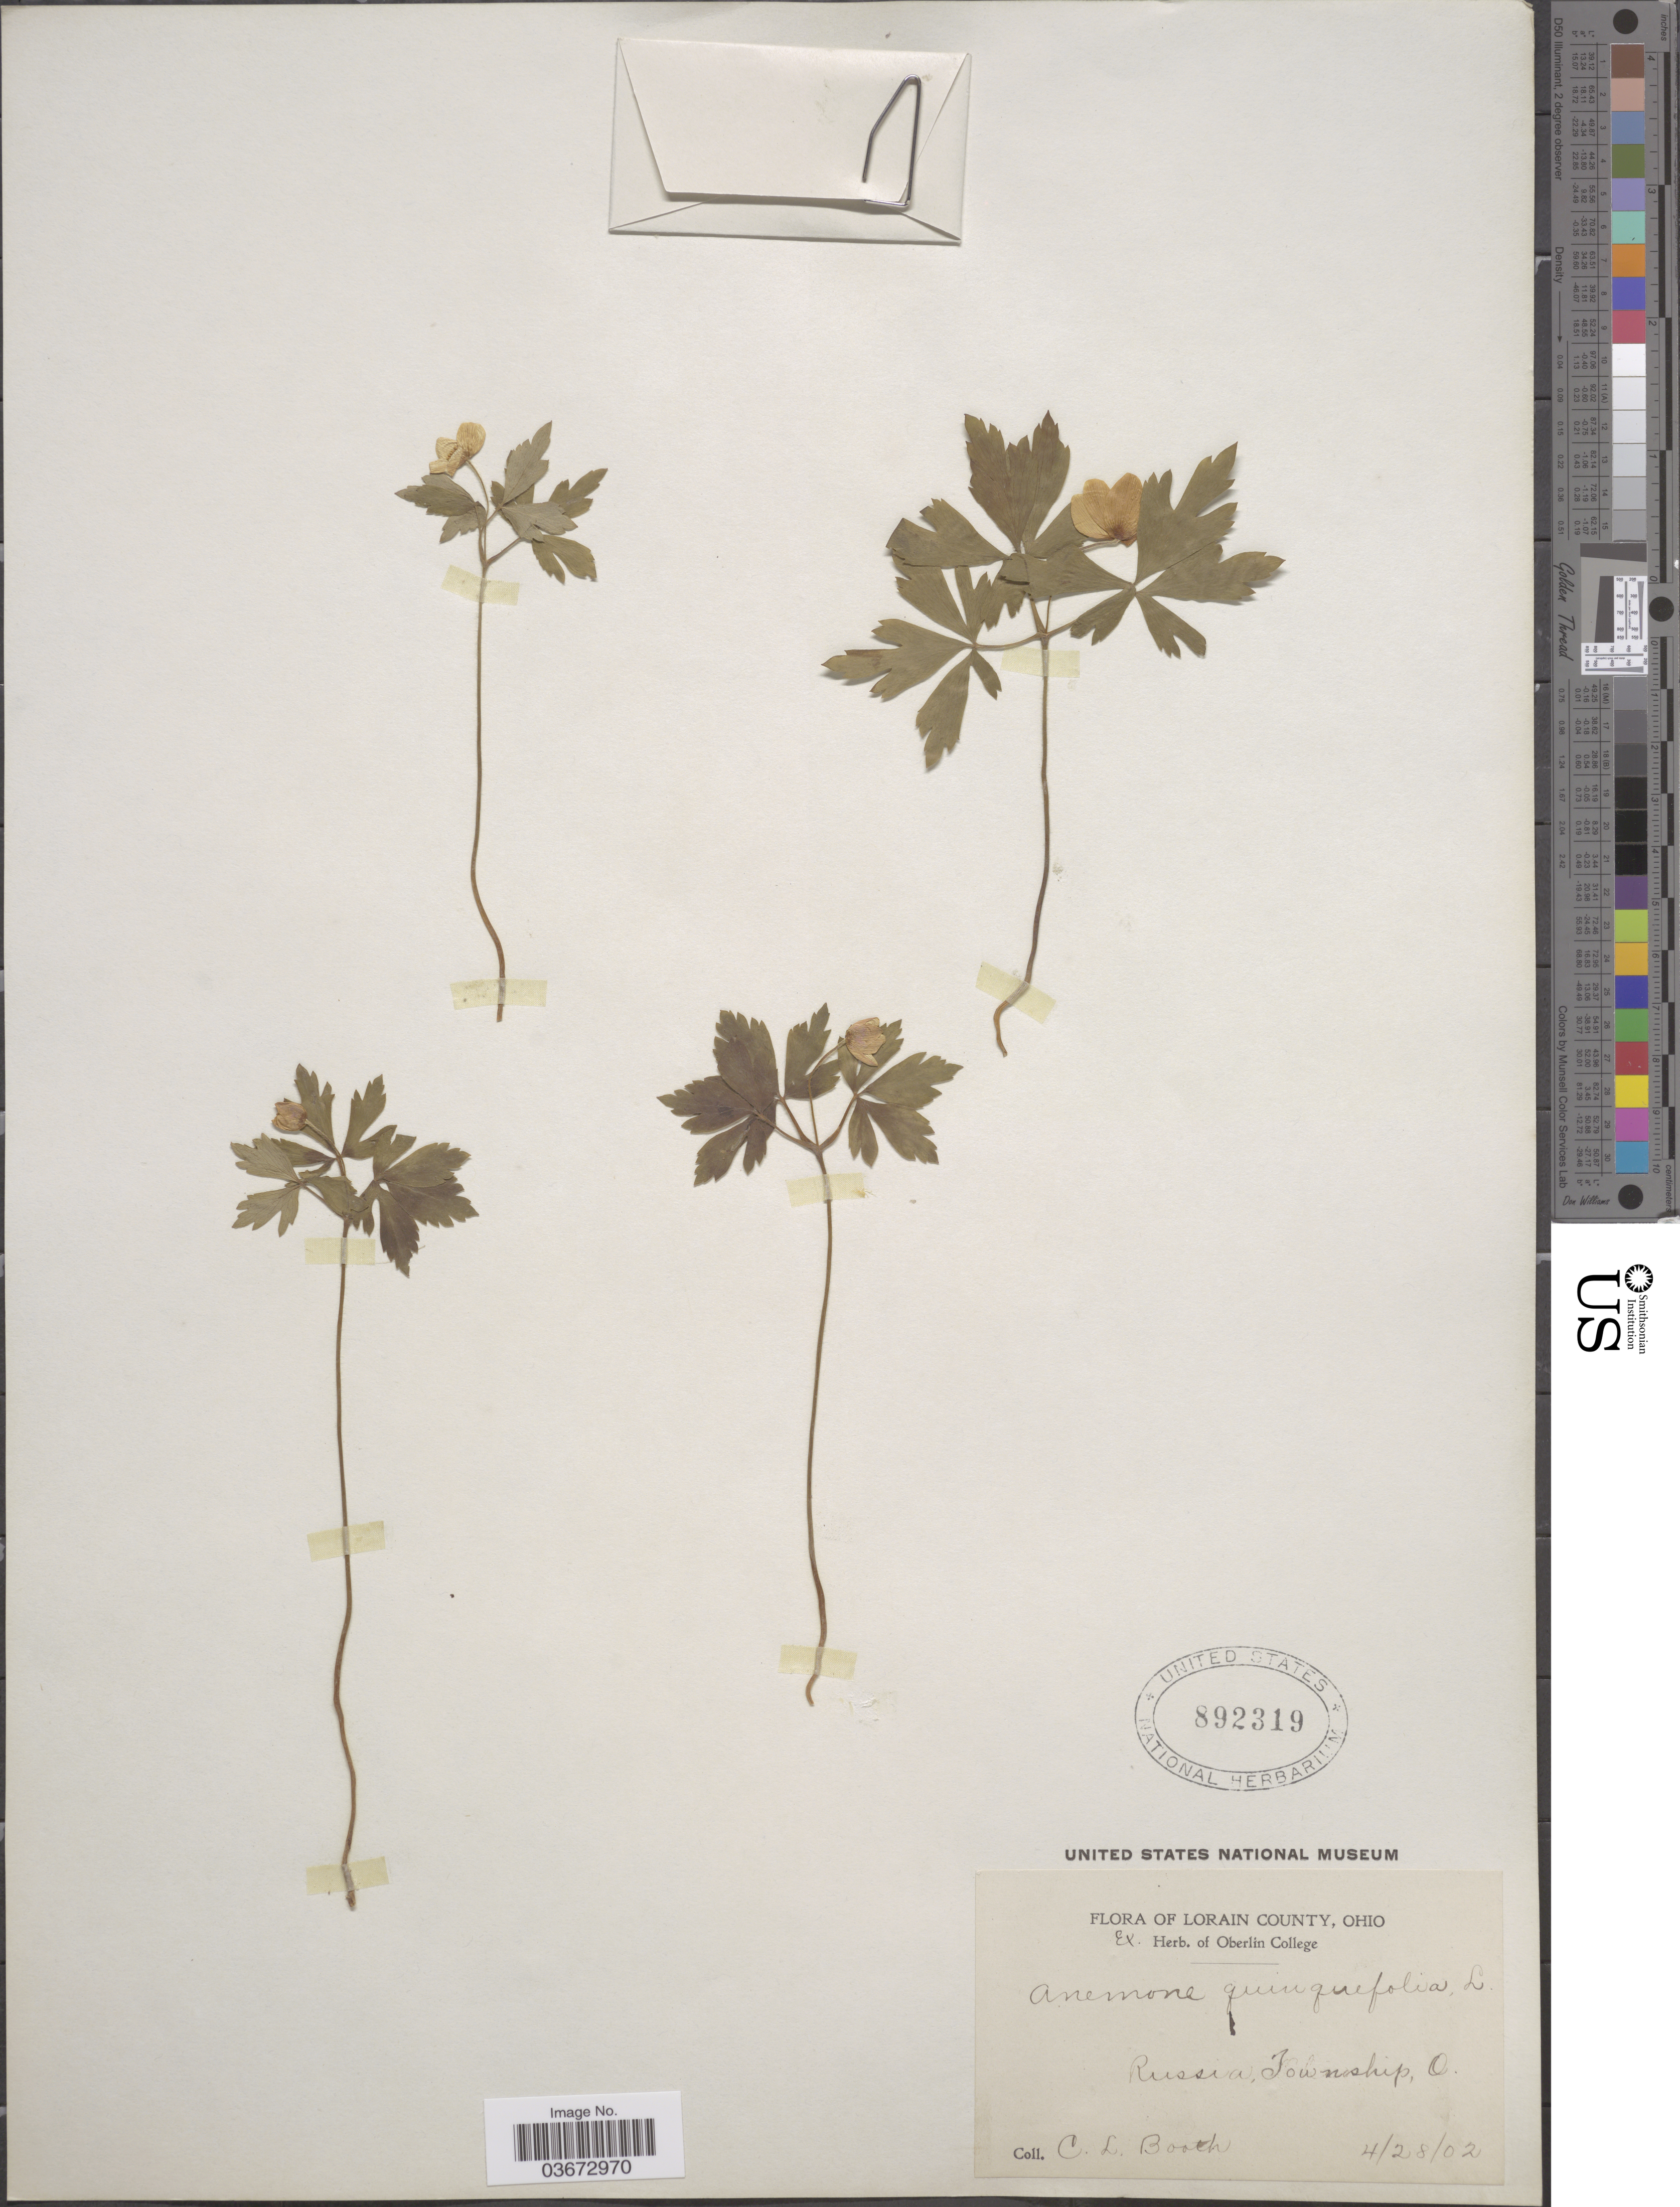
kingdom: Plantae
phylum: Tracheophyta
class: Magnoliopsida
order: Ranunculales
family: Ranunculaceae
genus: Anemone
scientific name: Anemone quinquefolia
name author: L.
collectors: C. Booth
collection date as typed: Transcribed d/m/y: 28/4/2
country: United States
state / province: Ohio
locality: Lorain County. Russia, Township.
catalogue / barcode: US 892319